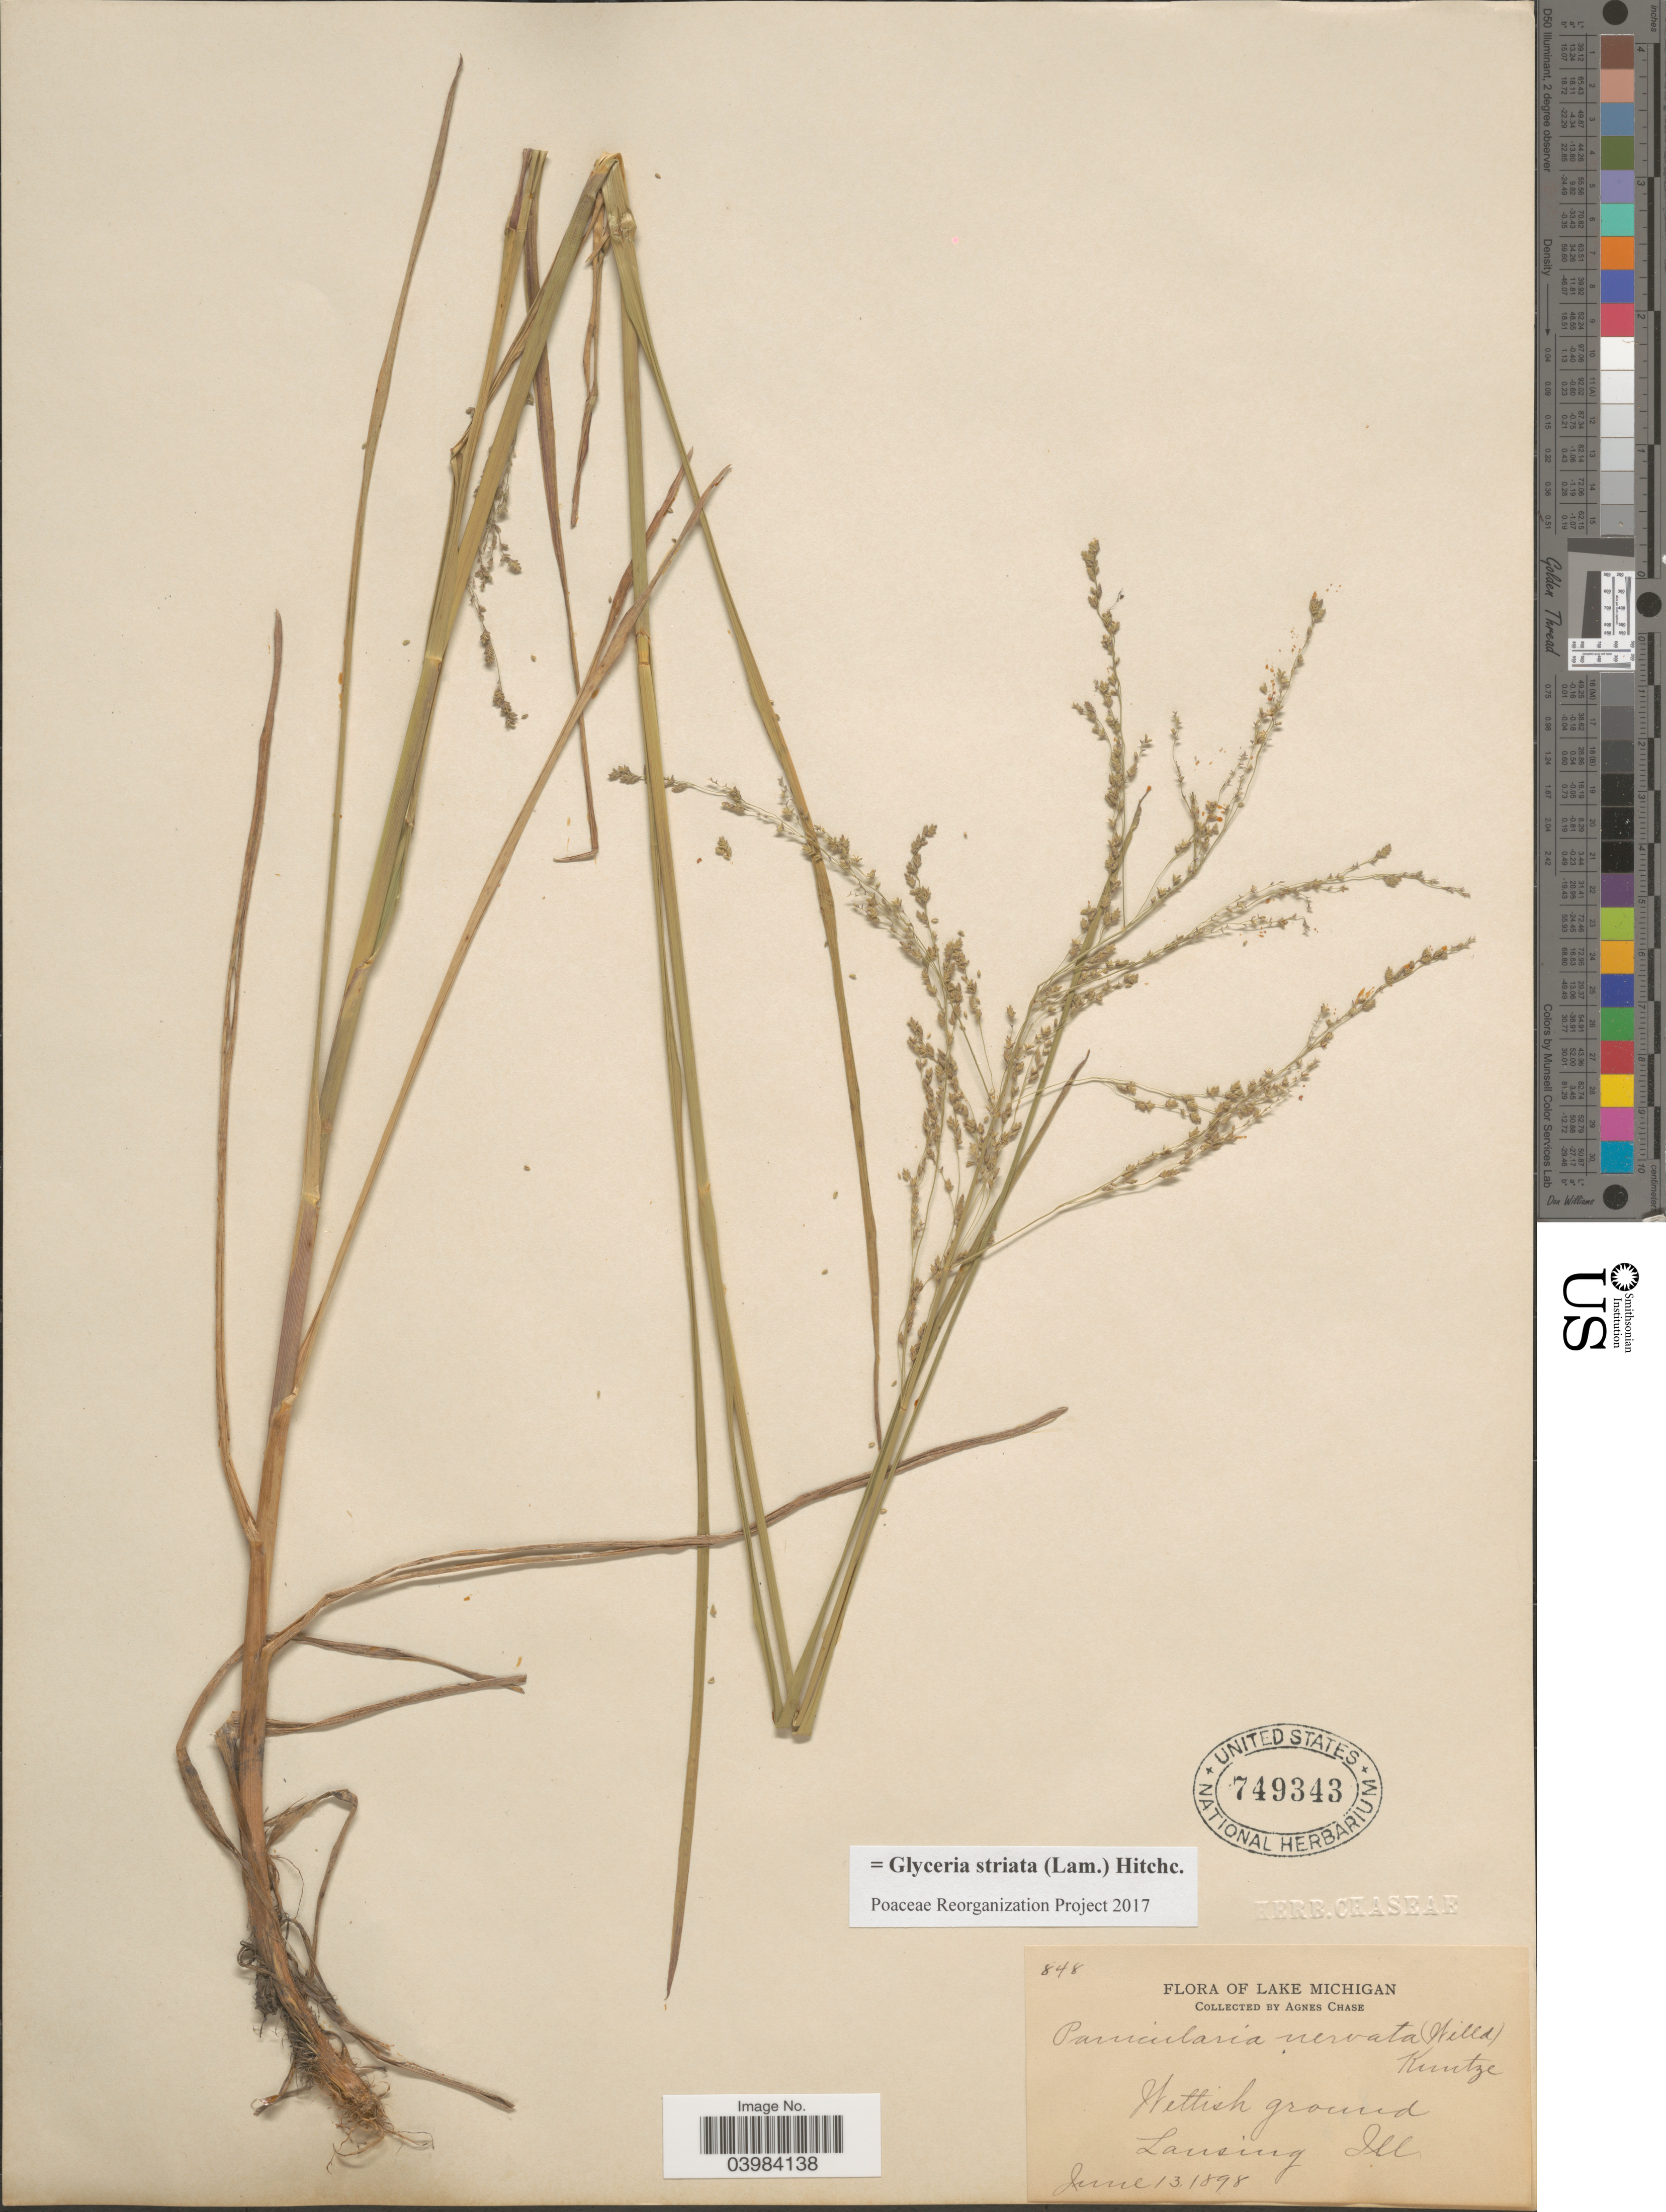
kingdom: Plantae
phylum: Tracheophyta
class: Liliopsida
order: Poales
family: Poaceae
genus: Glyceria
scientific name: Glyceria striata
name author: (Lam.) Hitchc.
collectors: A. Chase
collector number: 848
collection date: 1898-06-13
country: United States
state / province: Illinois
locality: Lake Michigan. Lansing.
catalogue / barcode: US 749343